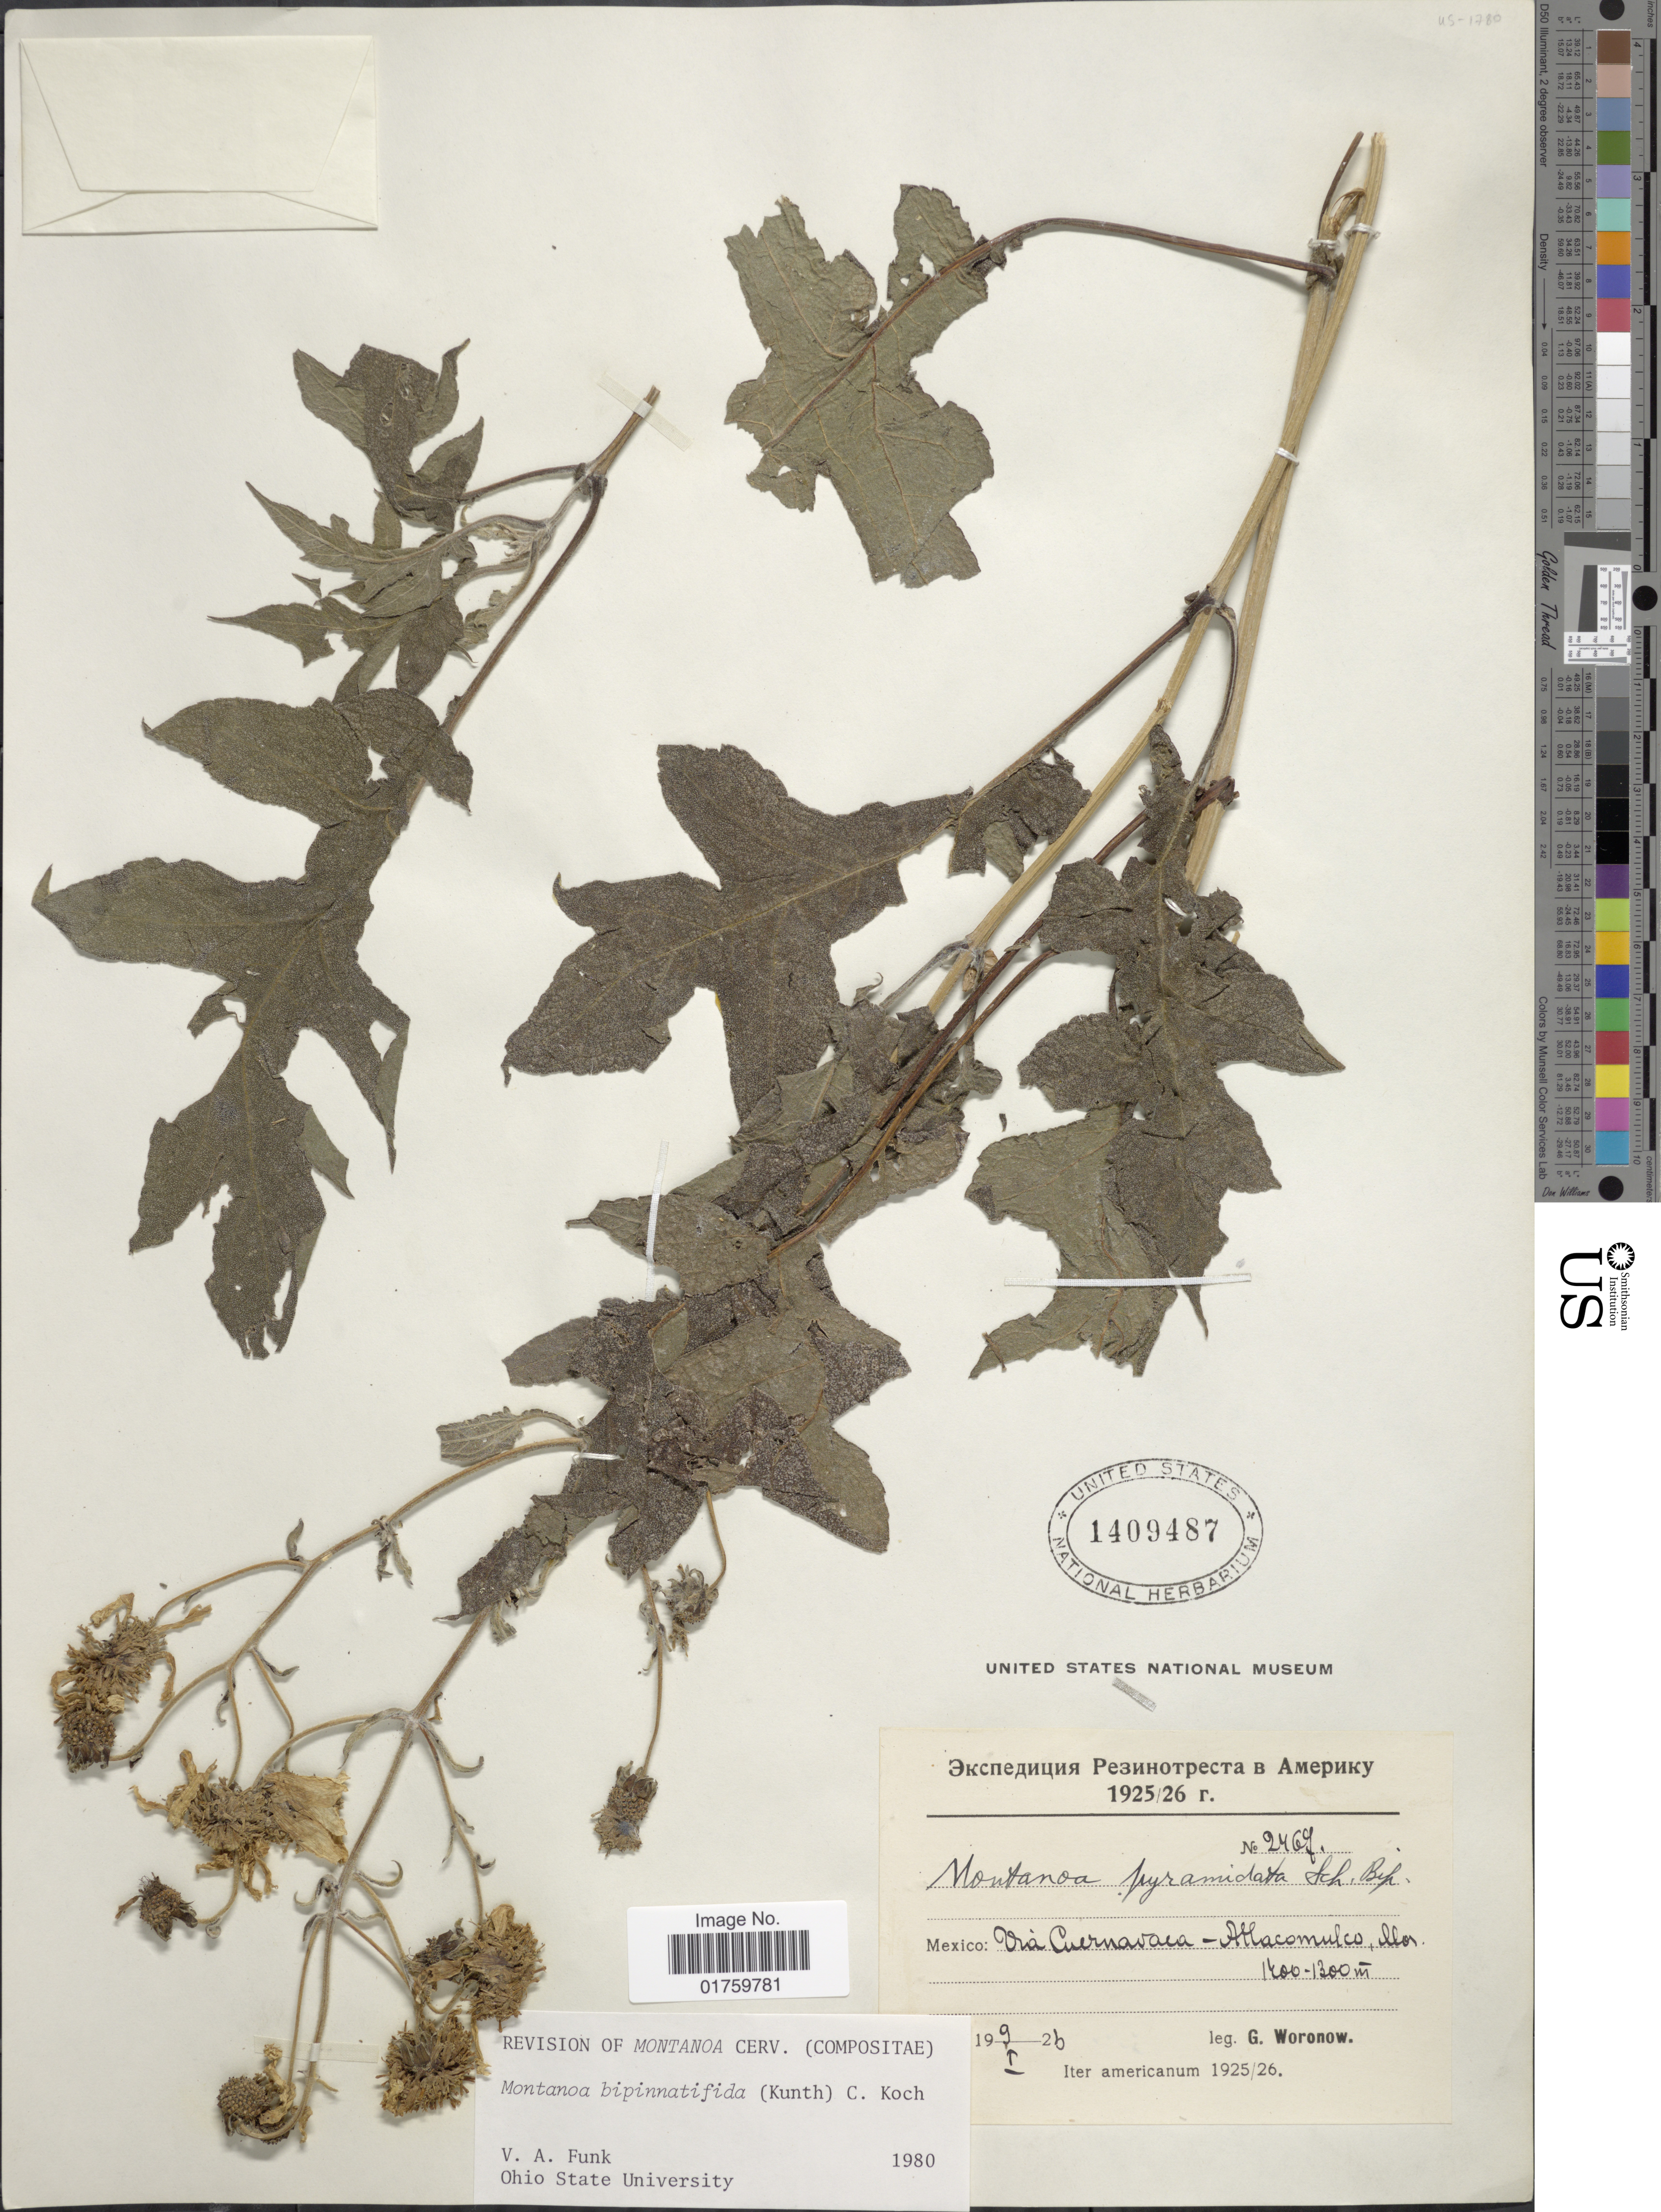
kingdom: Plantae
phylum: Tracheophyta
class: Magnoliopsida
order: Asterales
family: Asteraceae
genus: Montanoa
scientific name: Montanoa bipinnatifida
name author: (Kunth) C. Koch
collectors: G. Woronow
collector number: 2467*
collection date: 1925-01-09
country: Mexico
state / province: Morelos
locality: Via Cuernavaca-Atlacomulco, Mor.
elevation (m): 1200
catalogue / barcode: US 1409487